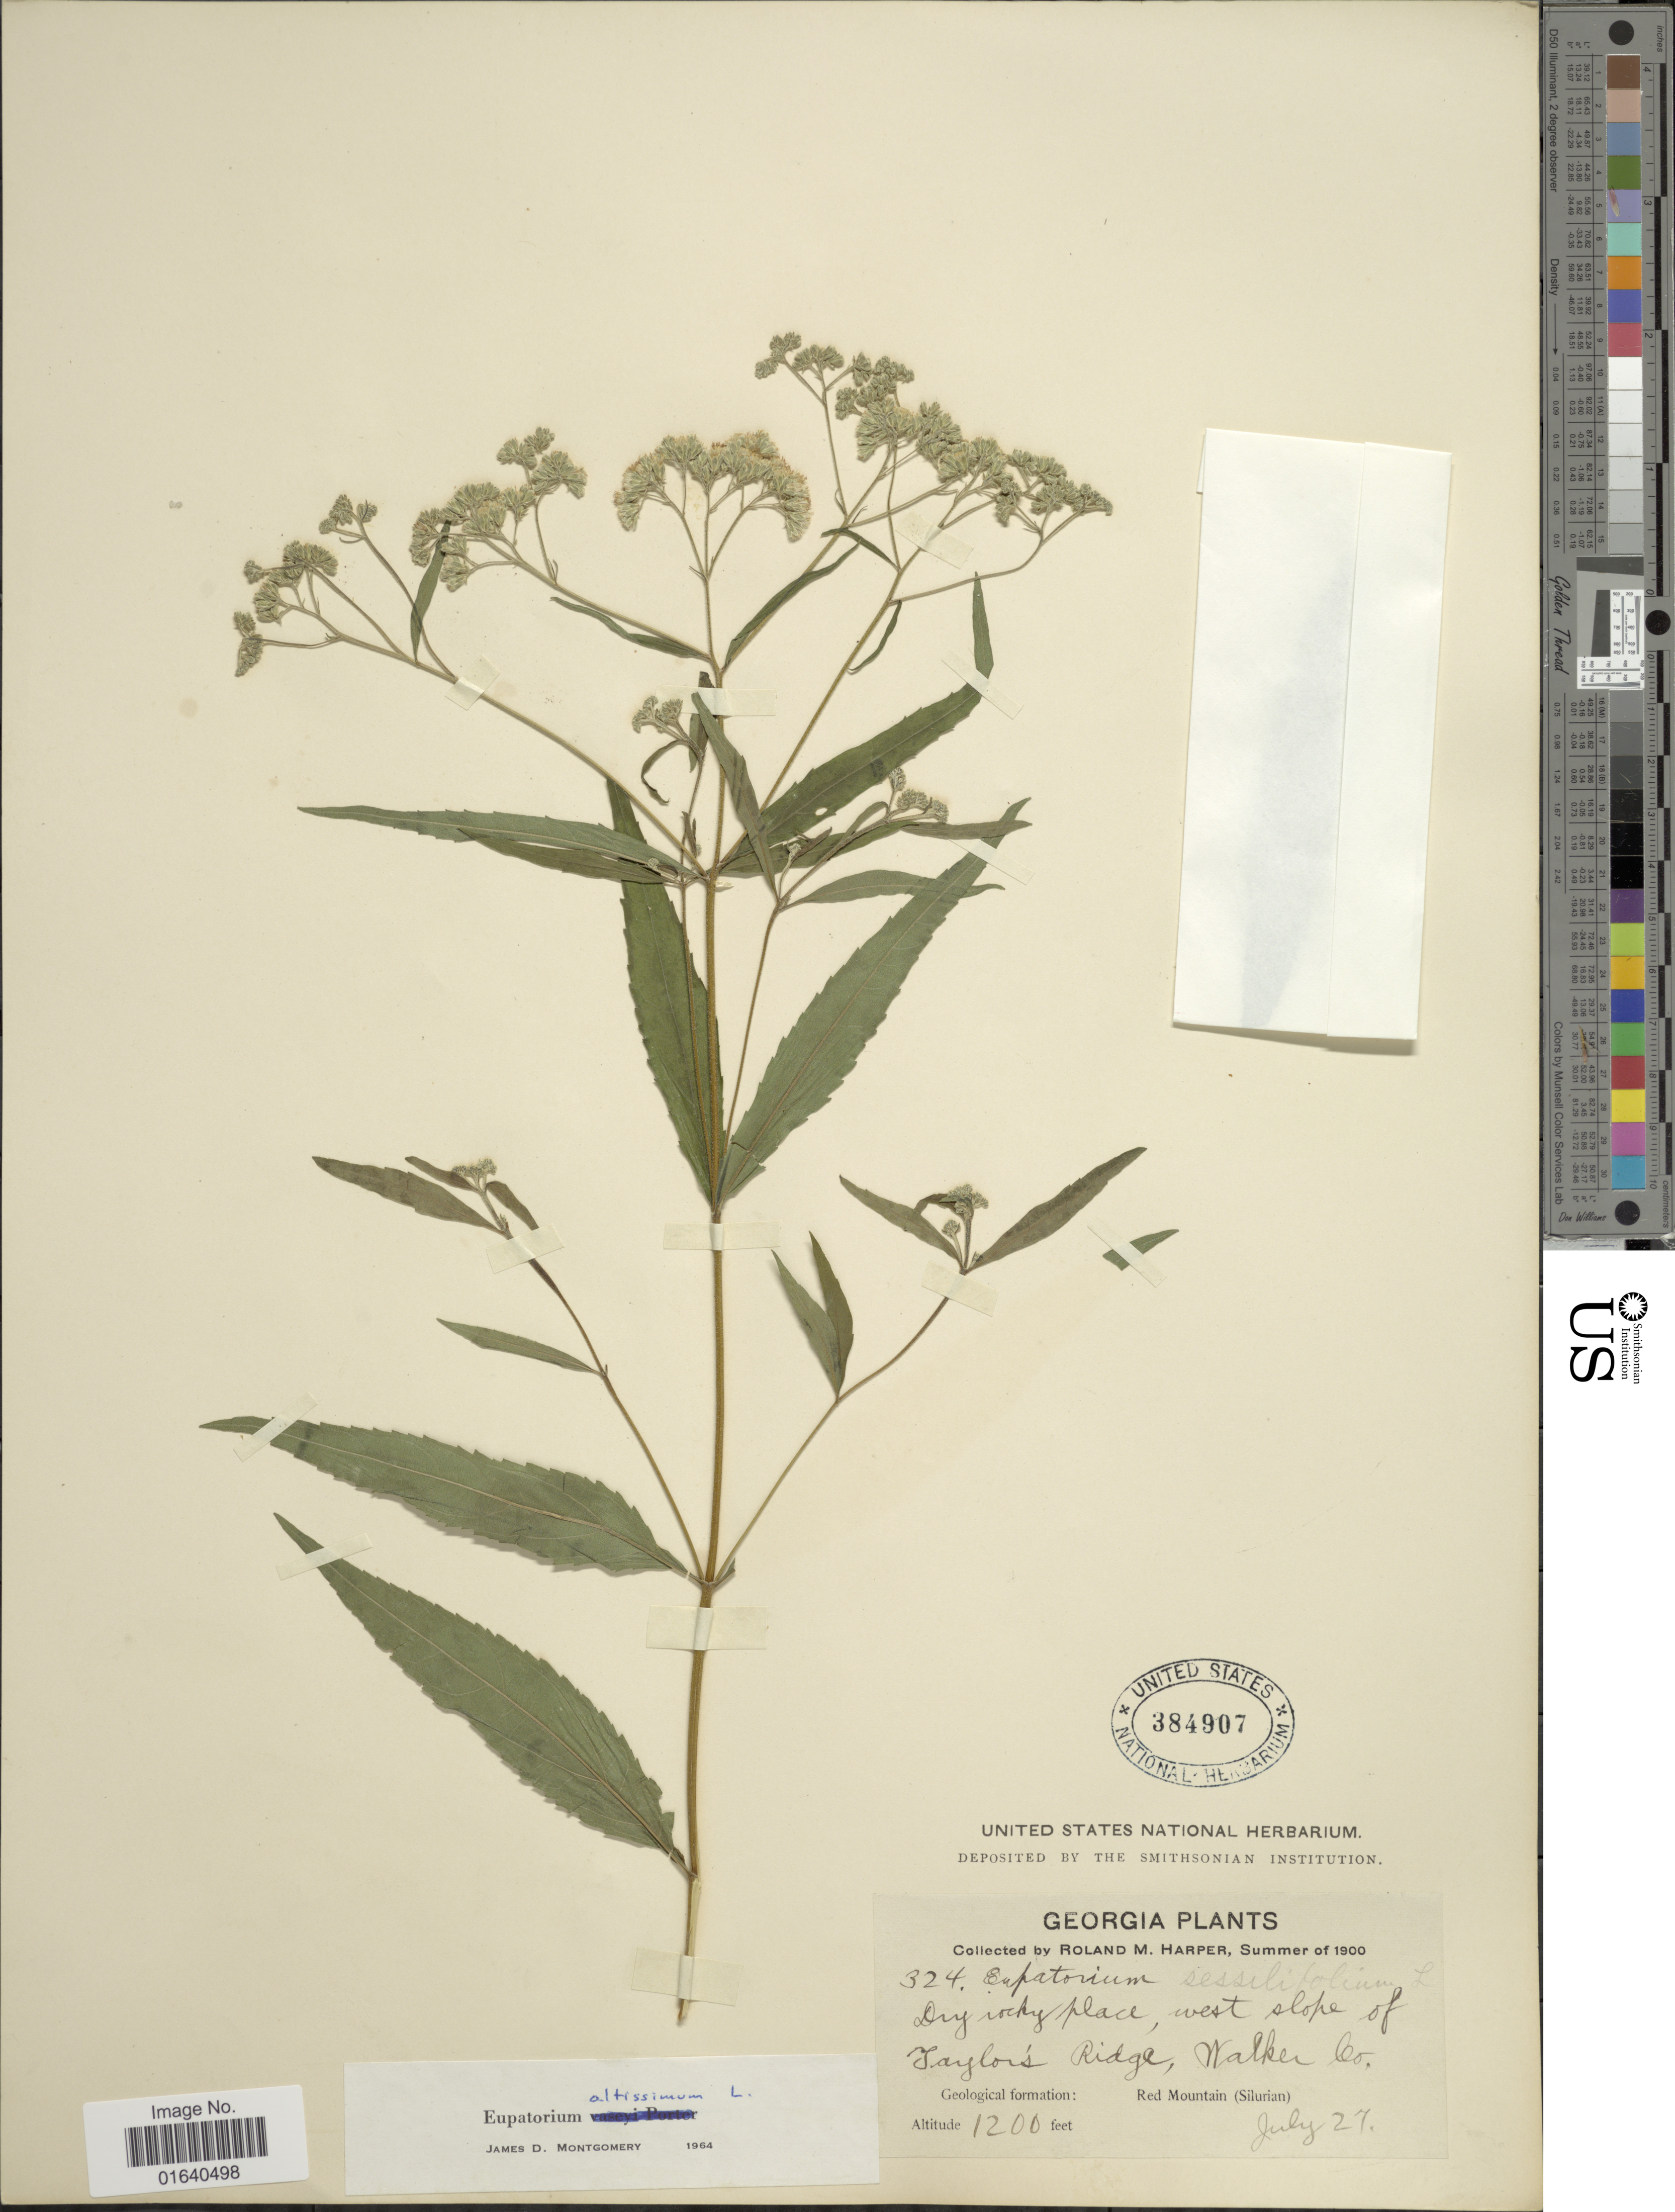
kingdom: Plantae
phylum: Tracheophyta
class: Magnoliopsida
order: Asterales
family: Asteraceae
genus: Eupatorium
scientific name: Eupatorium sessilifolium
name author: L.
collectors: R. M. Harper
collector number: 324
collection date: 1900-07-27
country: United States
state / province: Georgia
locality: Dry rocky place, west slope of Jaylois Ridge, Walker Co, Geological fornation: red Mountain (Silurian)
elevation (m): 366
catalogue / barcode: US 384907